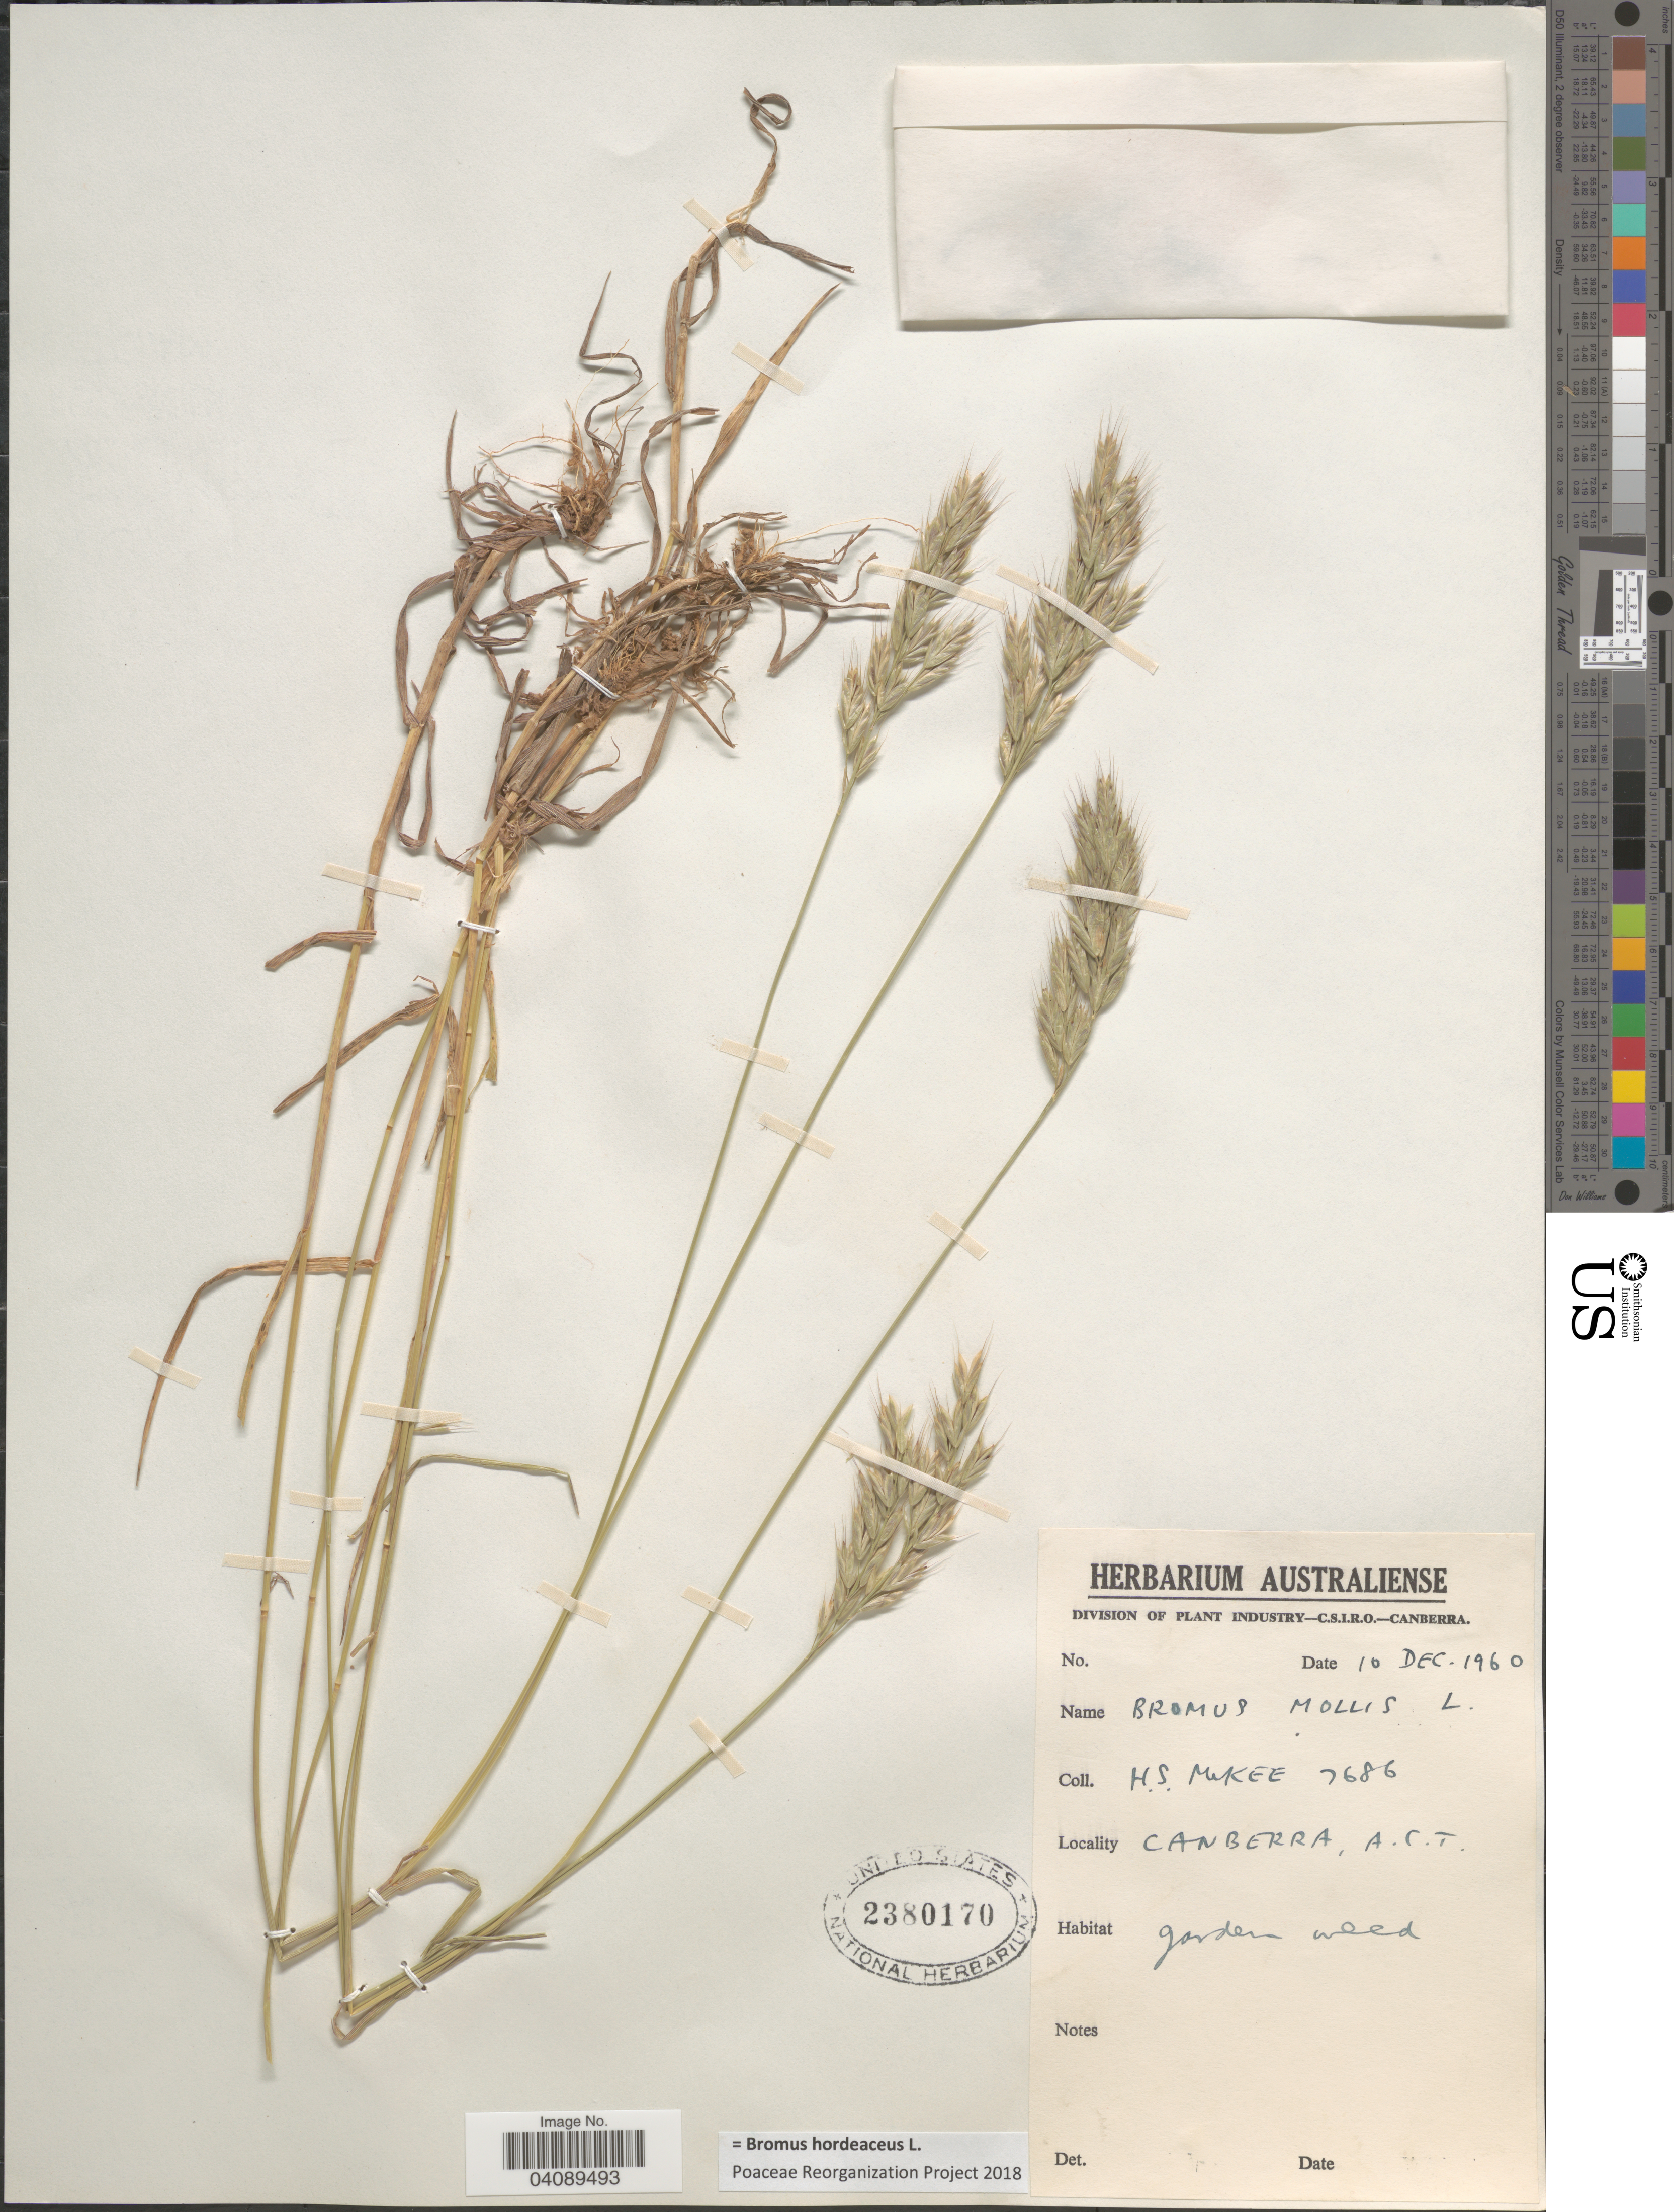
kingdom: Plantae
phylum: Tracheophyta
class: Liliopsida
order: Poales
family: Poaceae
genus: Bromus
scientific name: Bromus hordeaceus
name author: L.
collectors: H. S. McKee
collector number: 7686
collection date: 1960-12-10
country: Australia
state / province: Australian Capital Territory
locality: Canberra, A.C.T.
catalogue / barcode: US 2380170